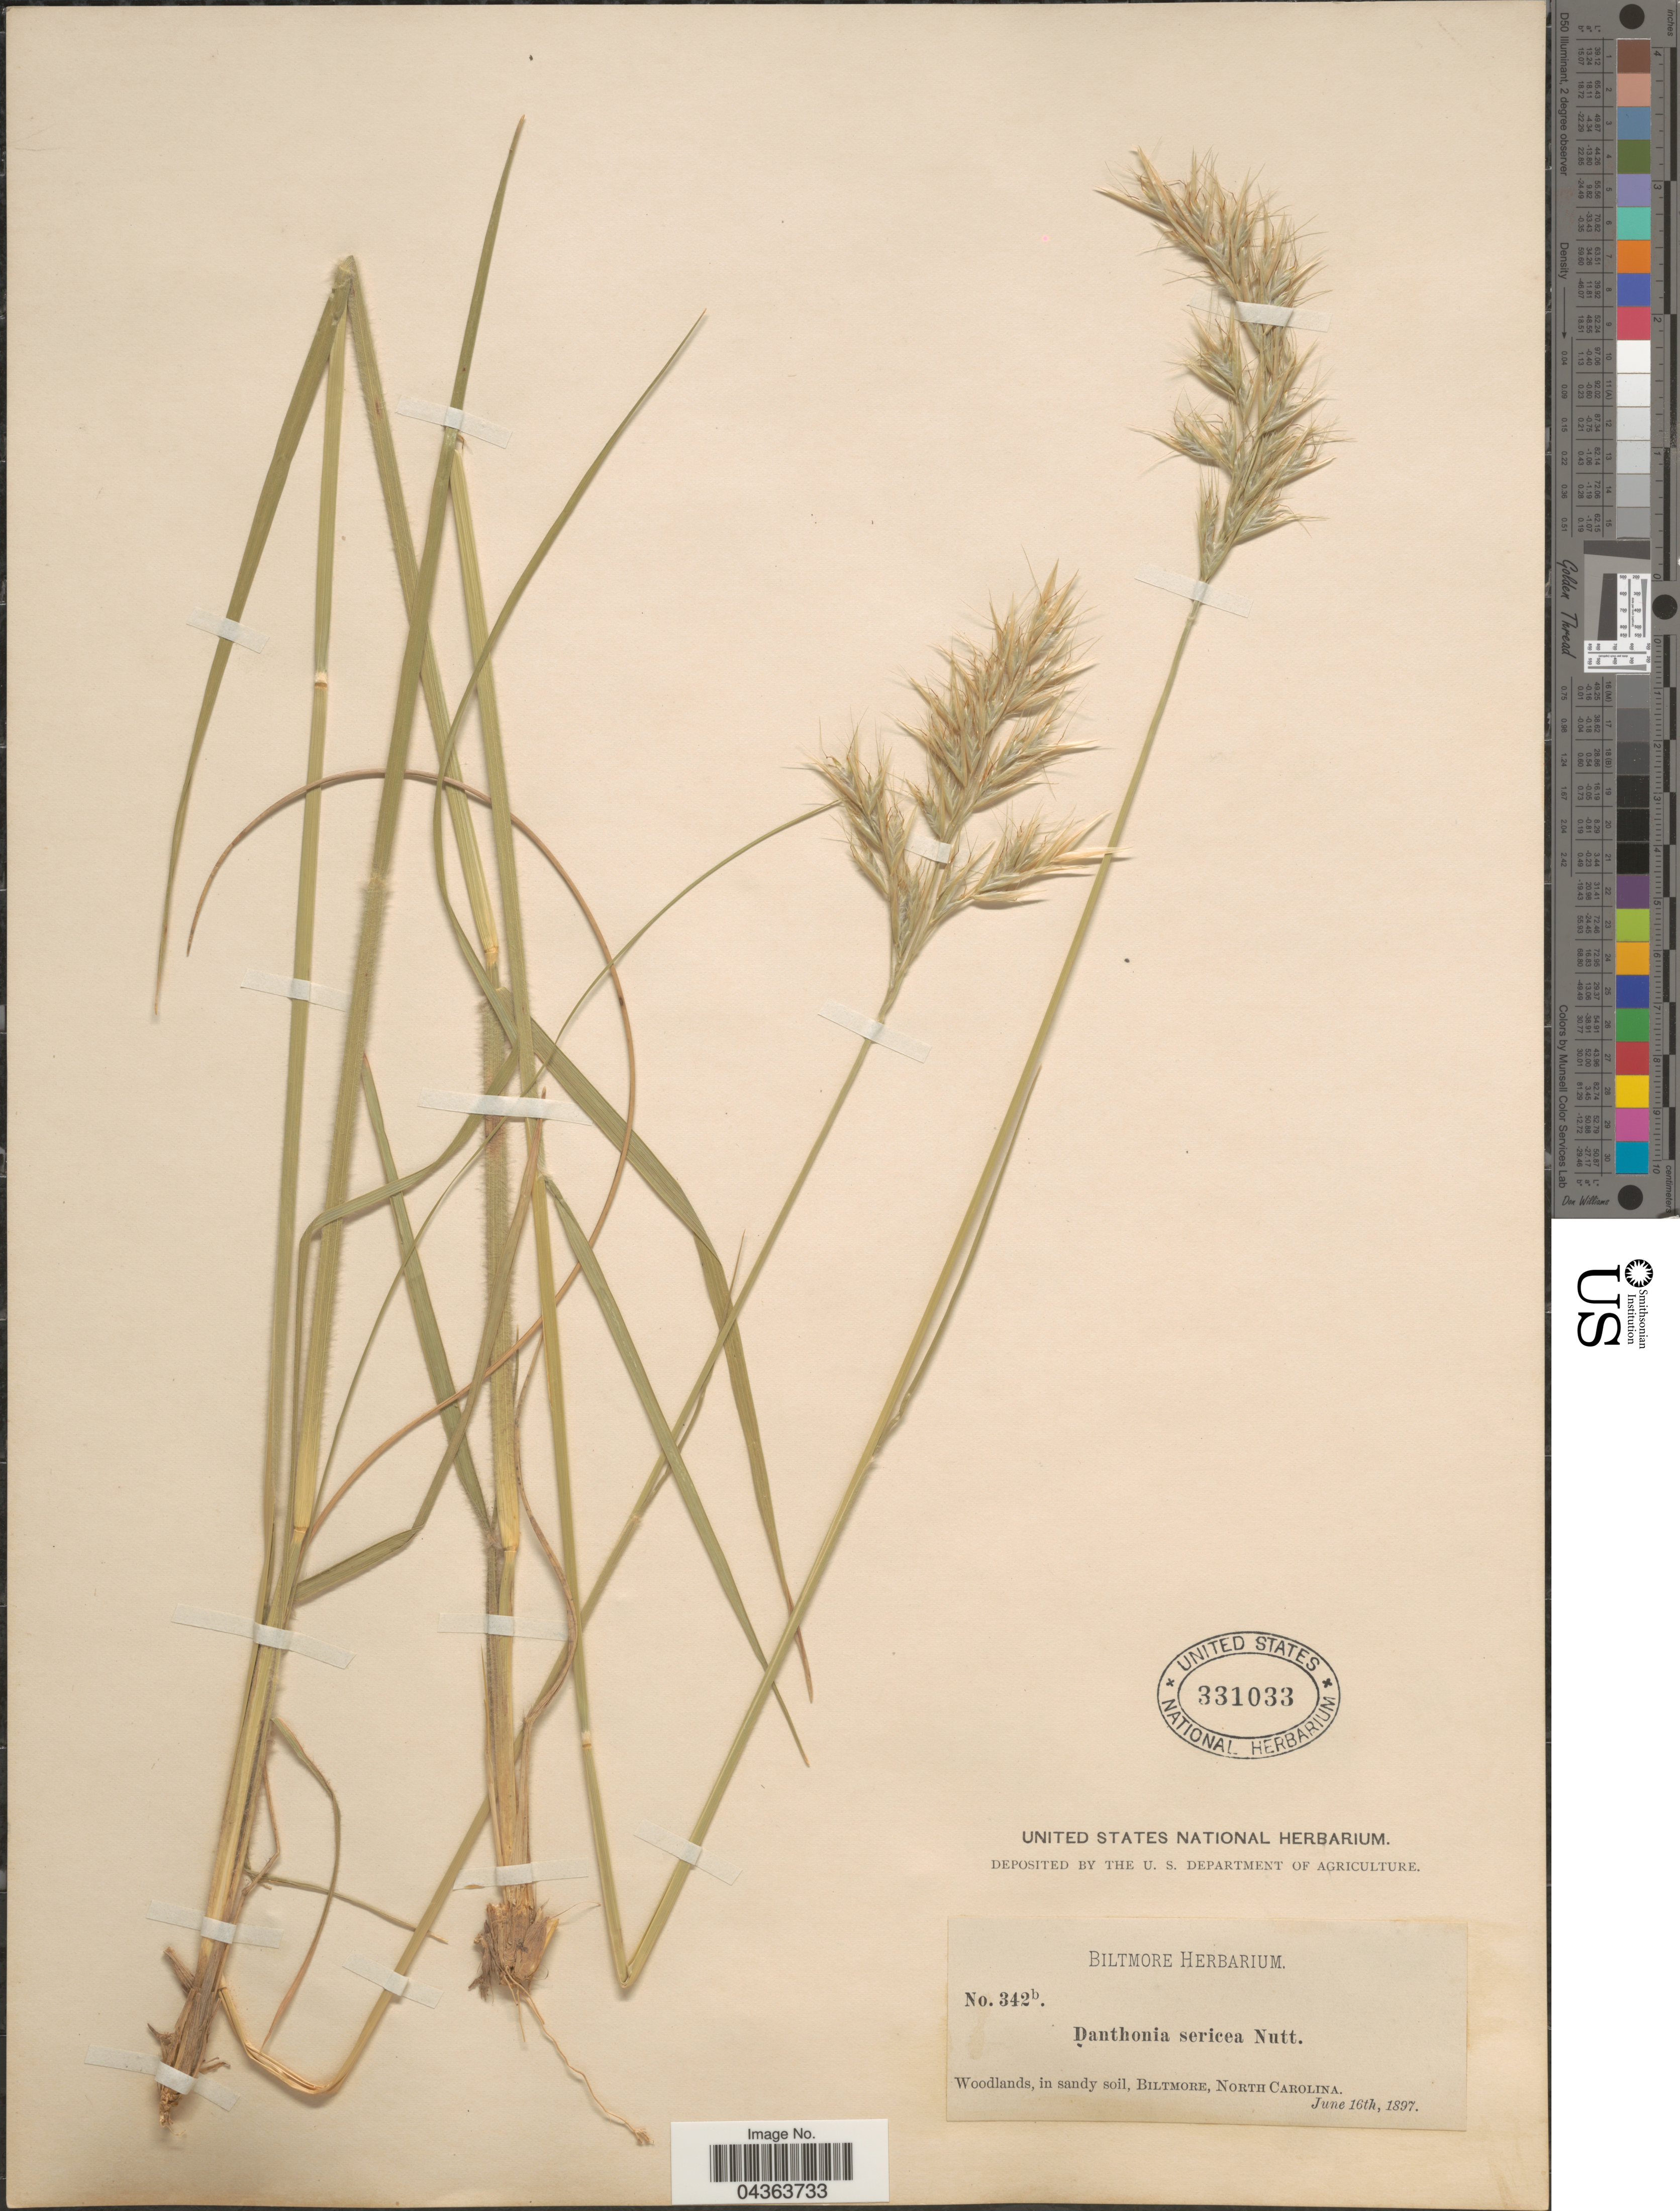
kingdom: Plantae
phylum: Tracheophyta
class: Liliopsida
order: Poales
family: Poaceae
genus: Danthonia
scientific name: Danthonia sericea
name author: Nutt.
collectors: ex herb. Biltmore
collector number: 342b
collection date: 1897-06-16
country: United States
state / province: North Carolina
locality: Woodlands, in sandy soil, Biltmore.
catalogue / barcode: US 331033